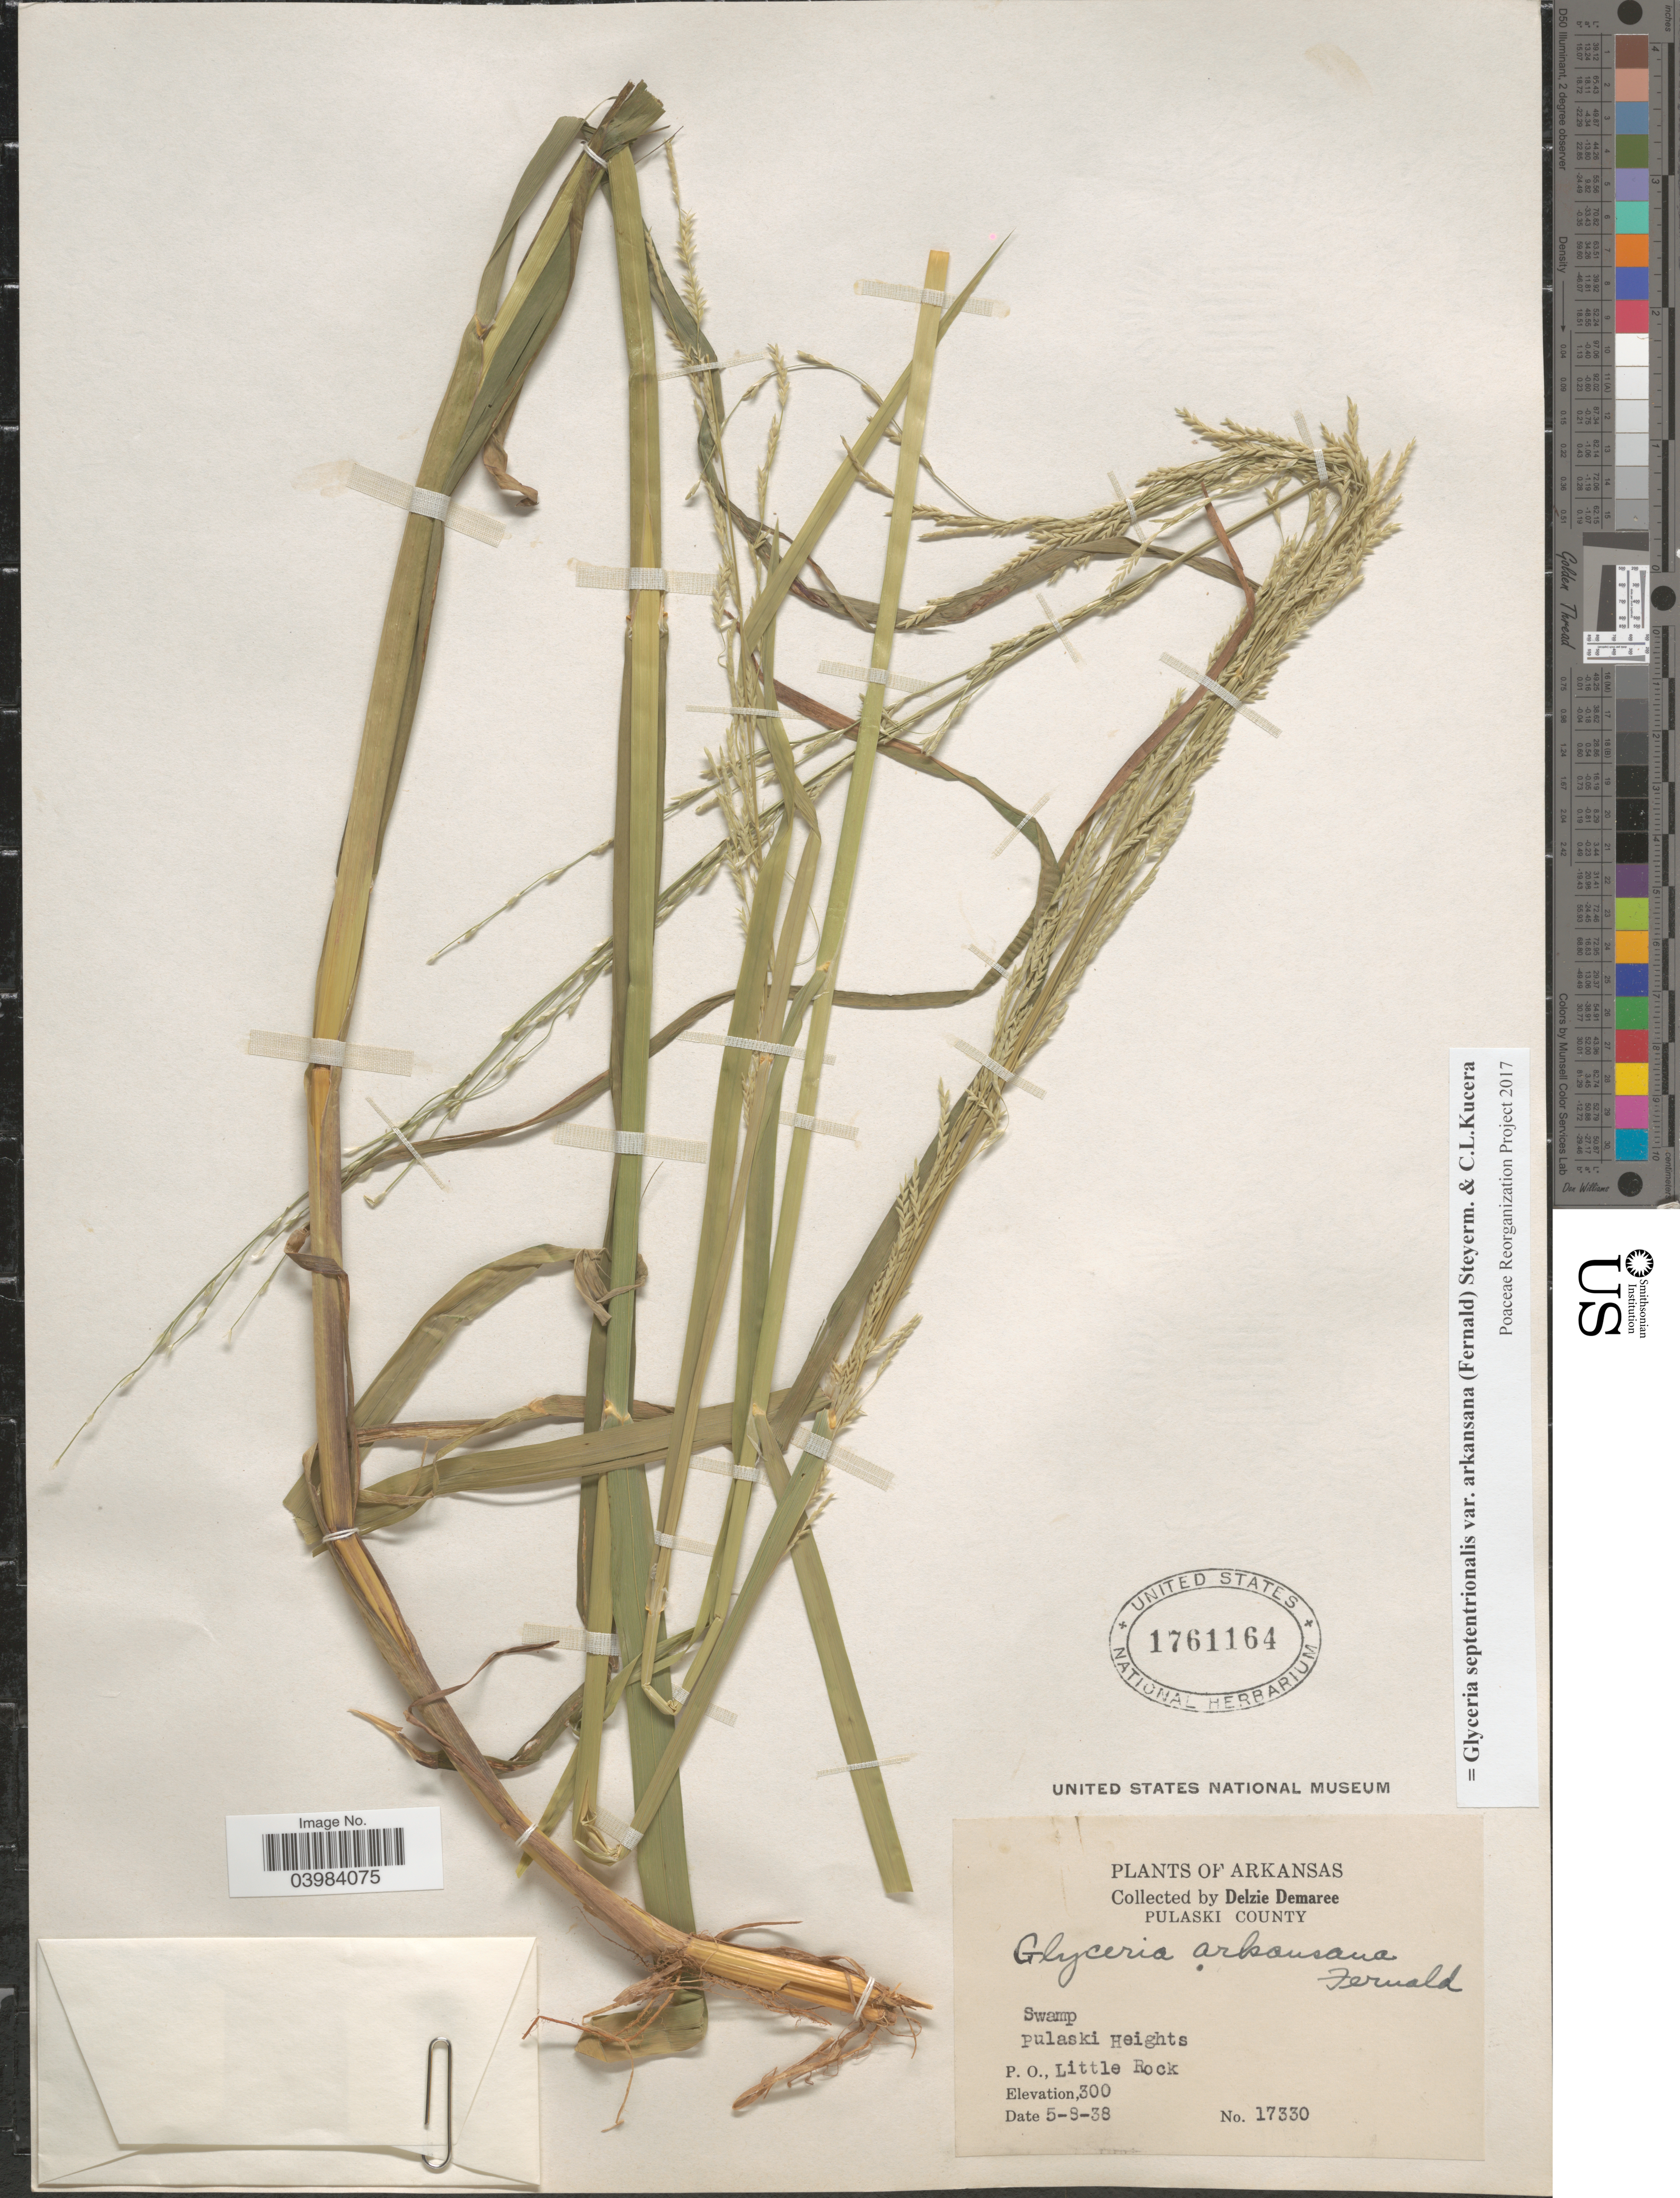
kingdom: Plantae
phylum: Tracheophyta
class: Liliopsida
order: Poales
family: Poaceae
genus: Glyceria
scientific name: Glyceria septentrionalis var. arkansana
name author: (Fernald) Steyerm. & Kucera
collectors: D. Demaree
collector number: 17330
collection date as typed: Transcribed d/m/y: 8/5/38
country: United States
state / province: Arkansas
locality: Pulaski County. Swamp Pulaski Heights. P. O., Little Rock.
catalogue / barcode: US 1761164